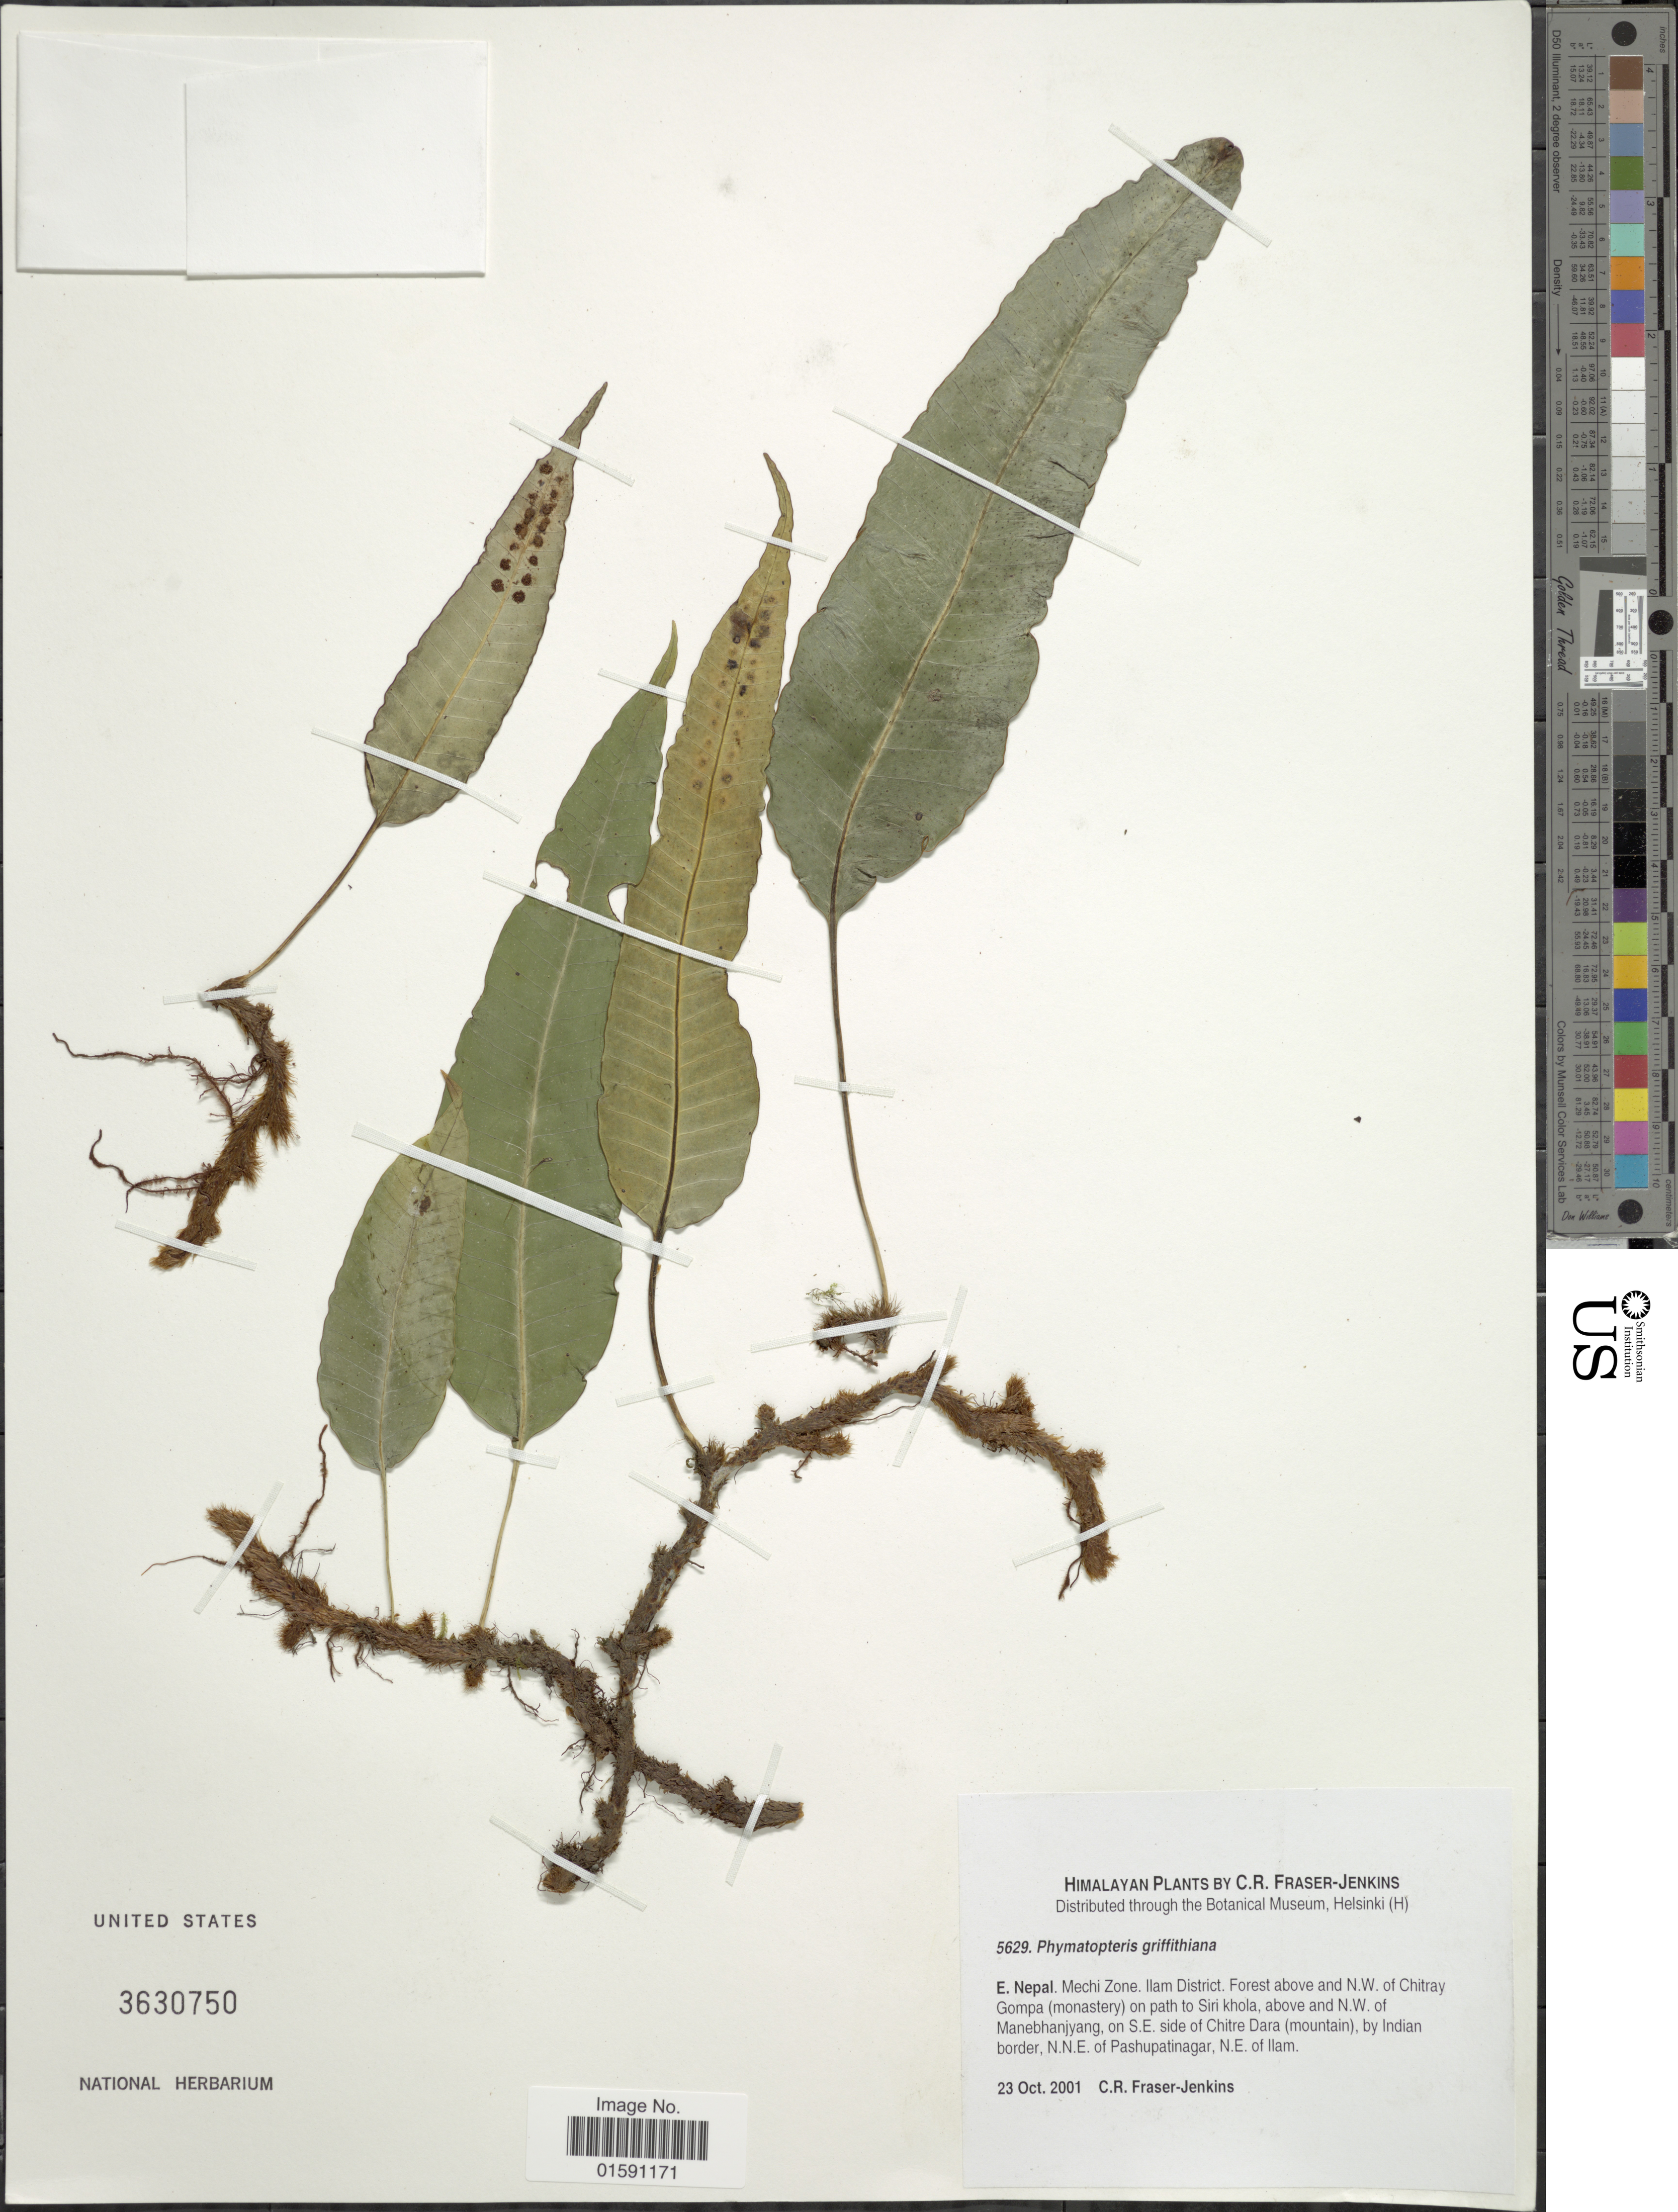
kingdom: Plantae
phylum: Tracheophyta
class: Polypodiopsida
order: Polypodiales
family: Polypodiaceae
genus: Selliguea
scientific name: Selliguea griffithiana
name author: (Hook.) Fraser-Jenk.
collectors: C. R. Fraser-Jenkins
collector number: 5629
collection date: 2001-10-23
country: Nepal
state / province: Mechi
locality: E. Nepal. Mechi Zone. Ilam District. Forest above and N. W. of Chitray Gompa (monastry) on path to Siri Khola, above and N. W. of Manebhanjyang, on S. E. side of Chitre dara (mountain), by Indian Border, N. N. E. of Pashpatinagar, N. E. Ilam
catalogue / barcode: US 3630750